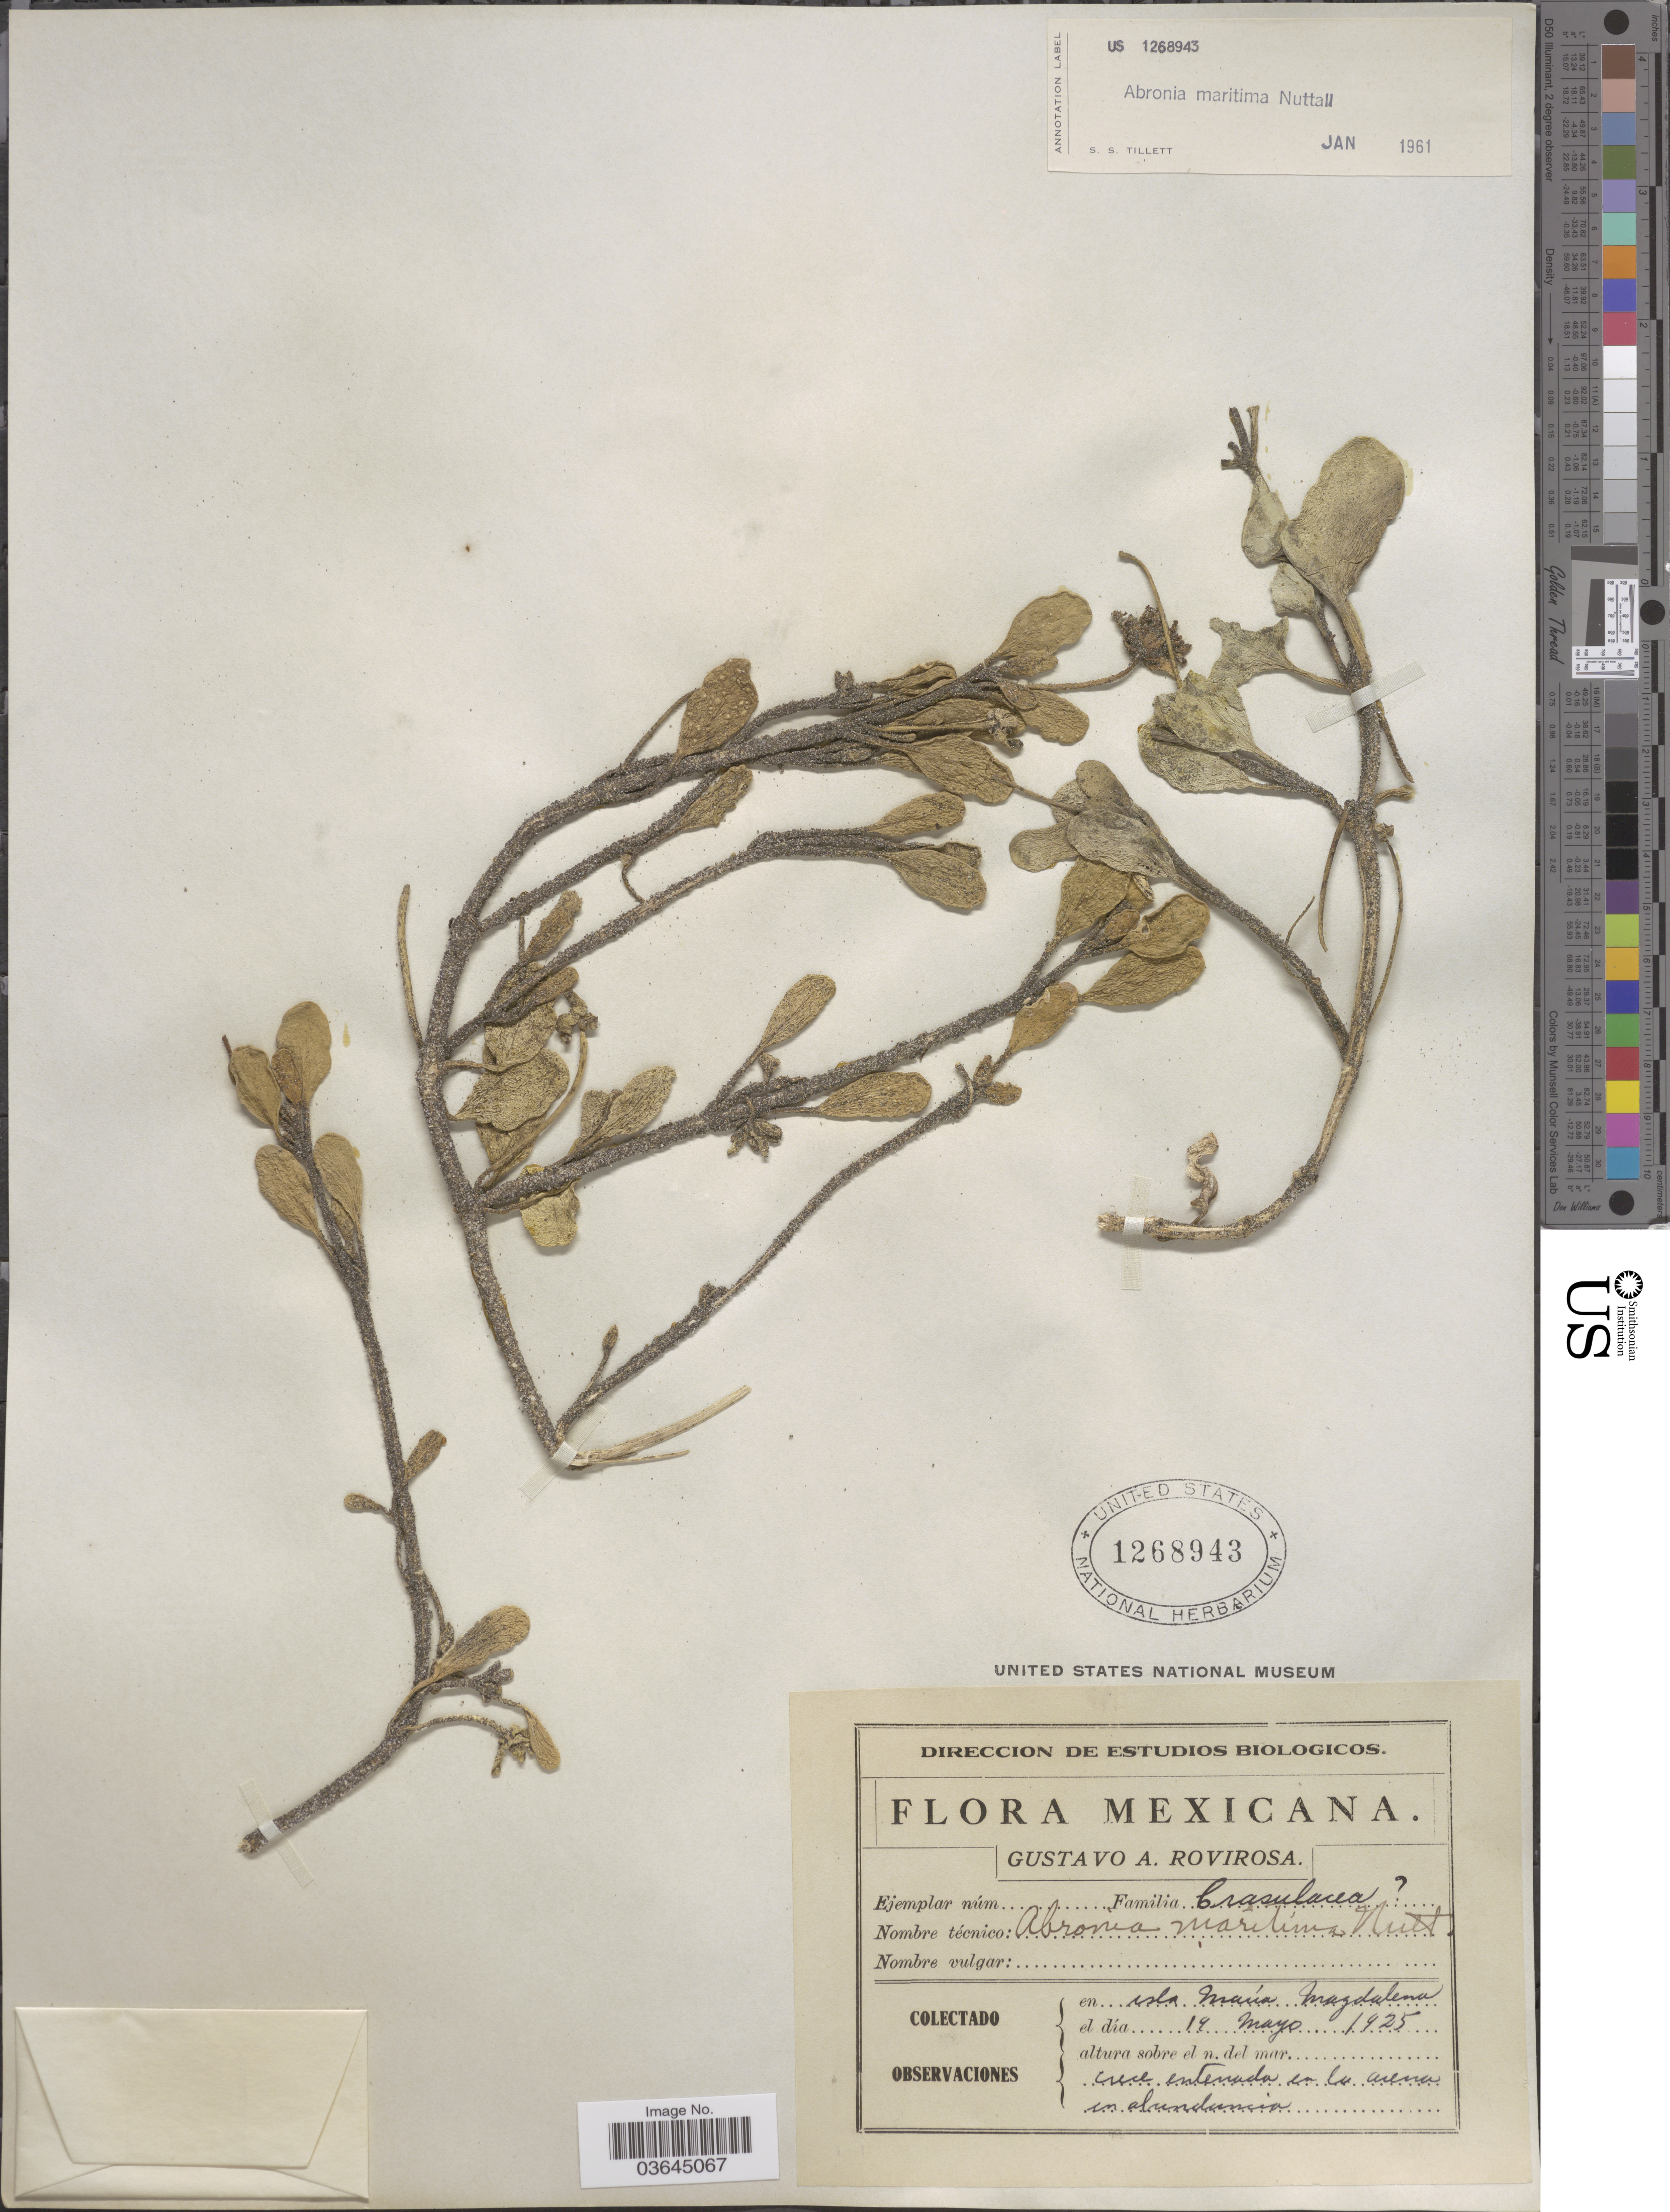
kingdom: Plantae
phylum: Tracheophyta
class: Magnoliopsida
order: Caryophyllales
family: Nyctaginaceae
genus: Abronia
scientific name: Abronia maritima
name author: Nutt. ex S. Watson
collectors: G. Rovirosa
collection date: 1925-05-19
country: Mexico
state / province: Nayarit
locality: Isla María Magdalena.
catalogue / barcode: US 1268943